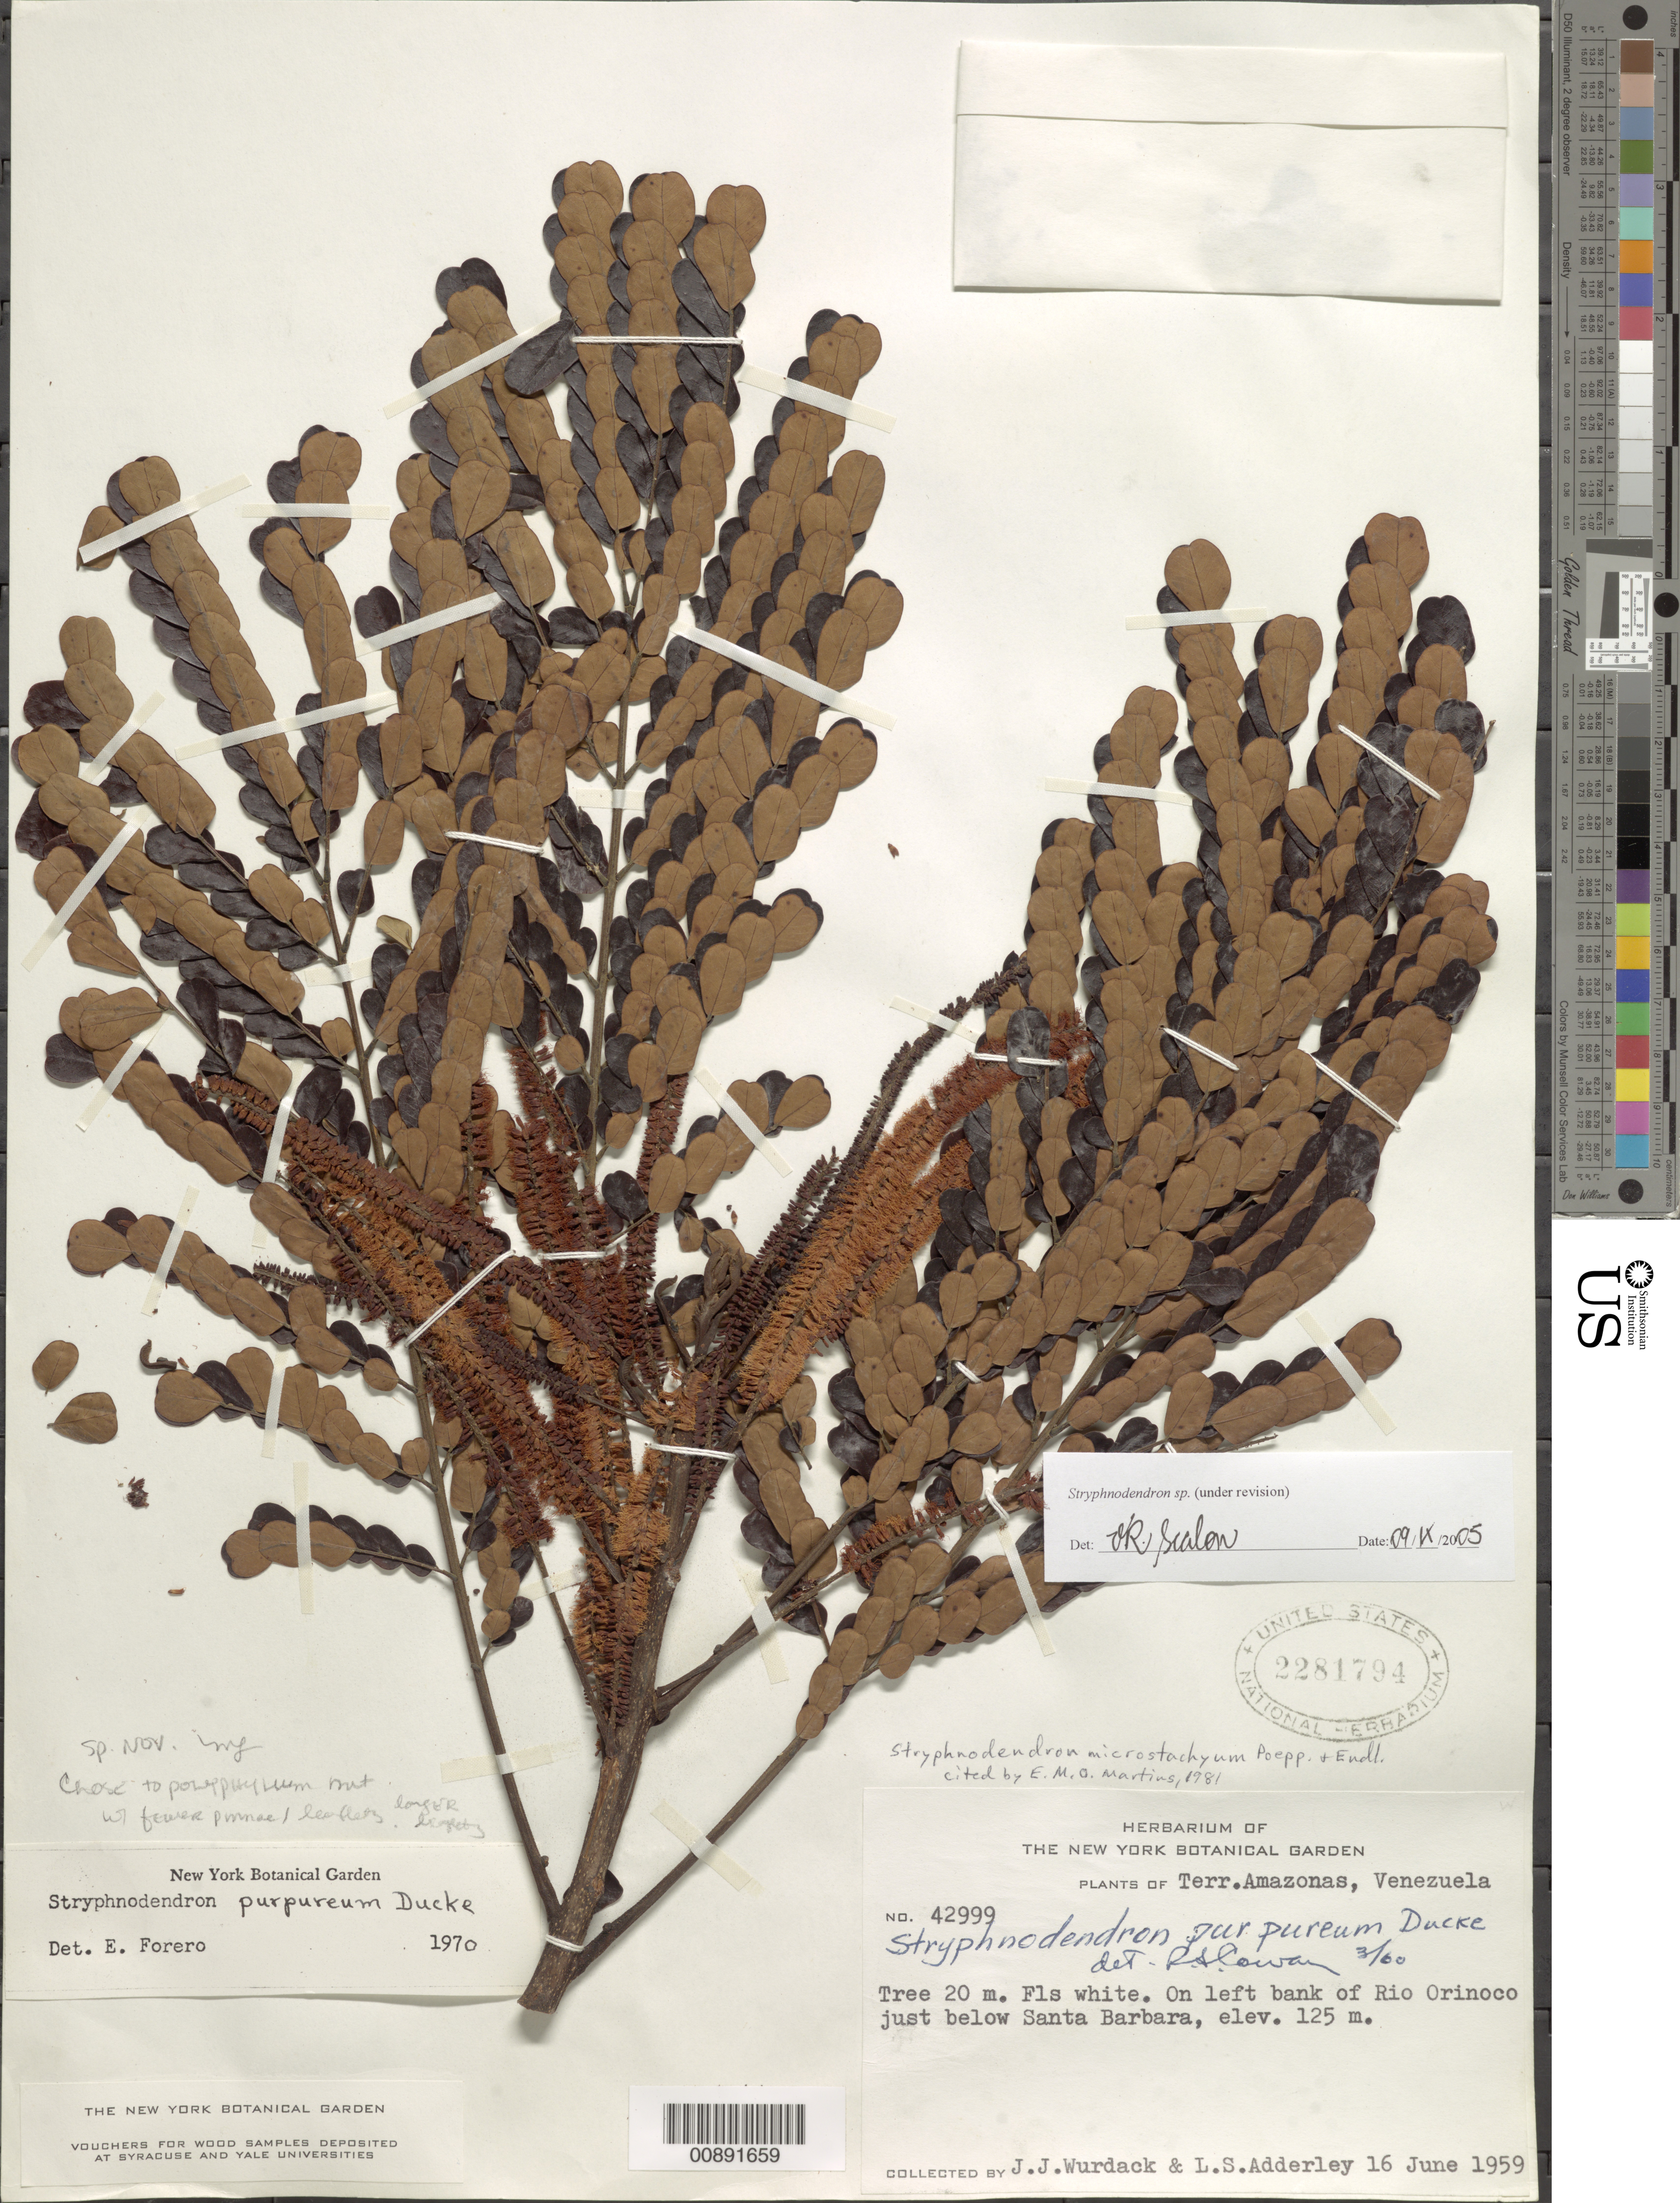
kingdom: Plantae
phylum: Tracheophyta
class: Magnoliopsida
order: Fabales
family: Fabaceae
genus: Stryphnodendron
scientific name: Stryphnodendron sp.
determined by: Scalon, V. R.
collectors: J. J. Wurdack & L. S. Adderley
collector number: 42999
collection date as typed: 16-Jun-59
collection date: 1959-06-16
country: Venezuela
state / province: Amazonas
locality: Santa Barbara, just below; left bank of Río Orinoco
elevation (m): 125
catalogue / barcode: US 2281794